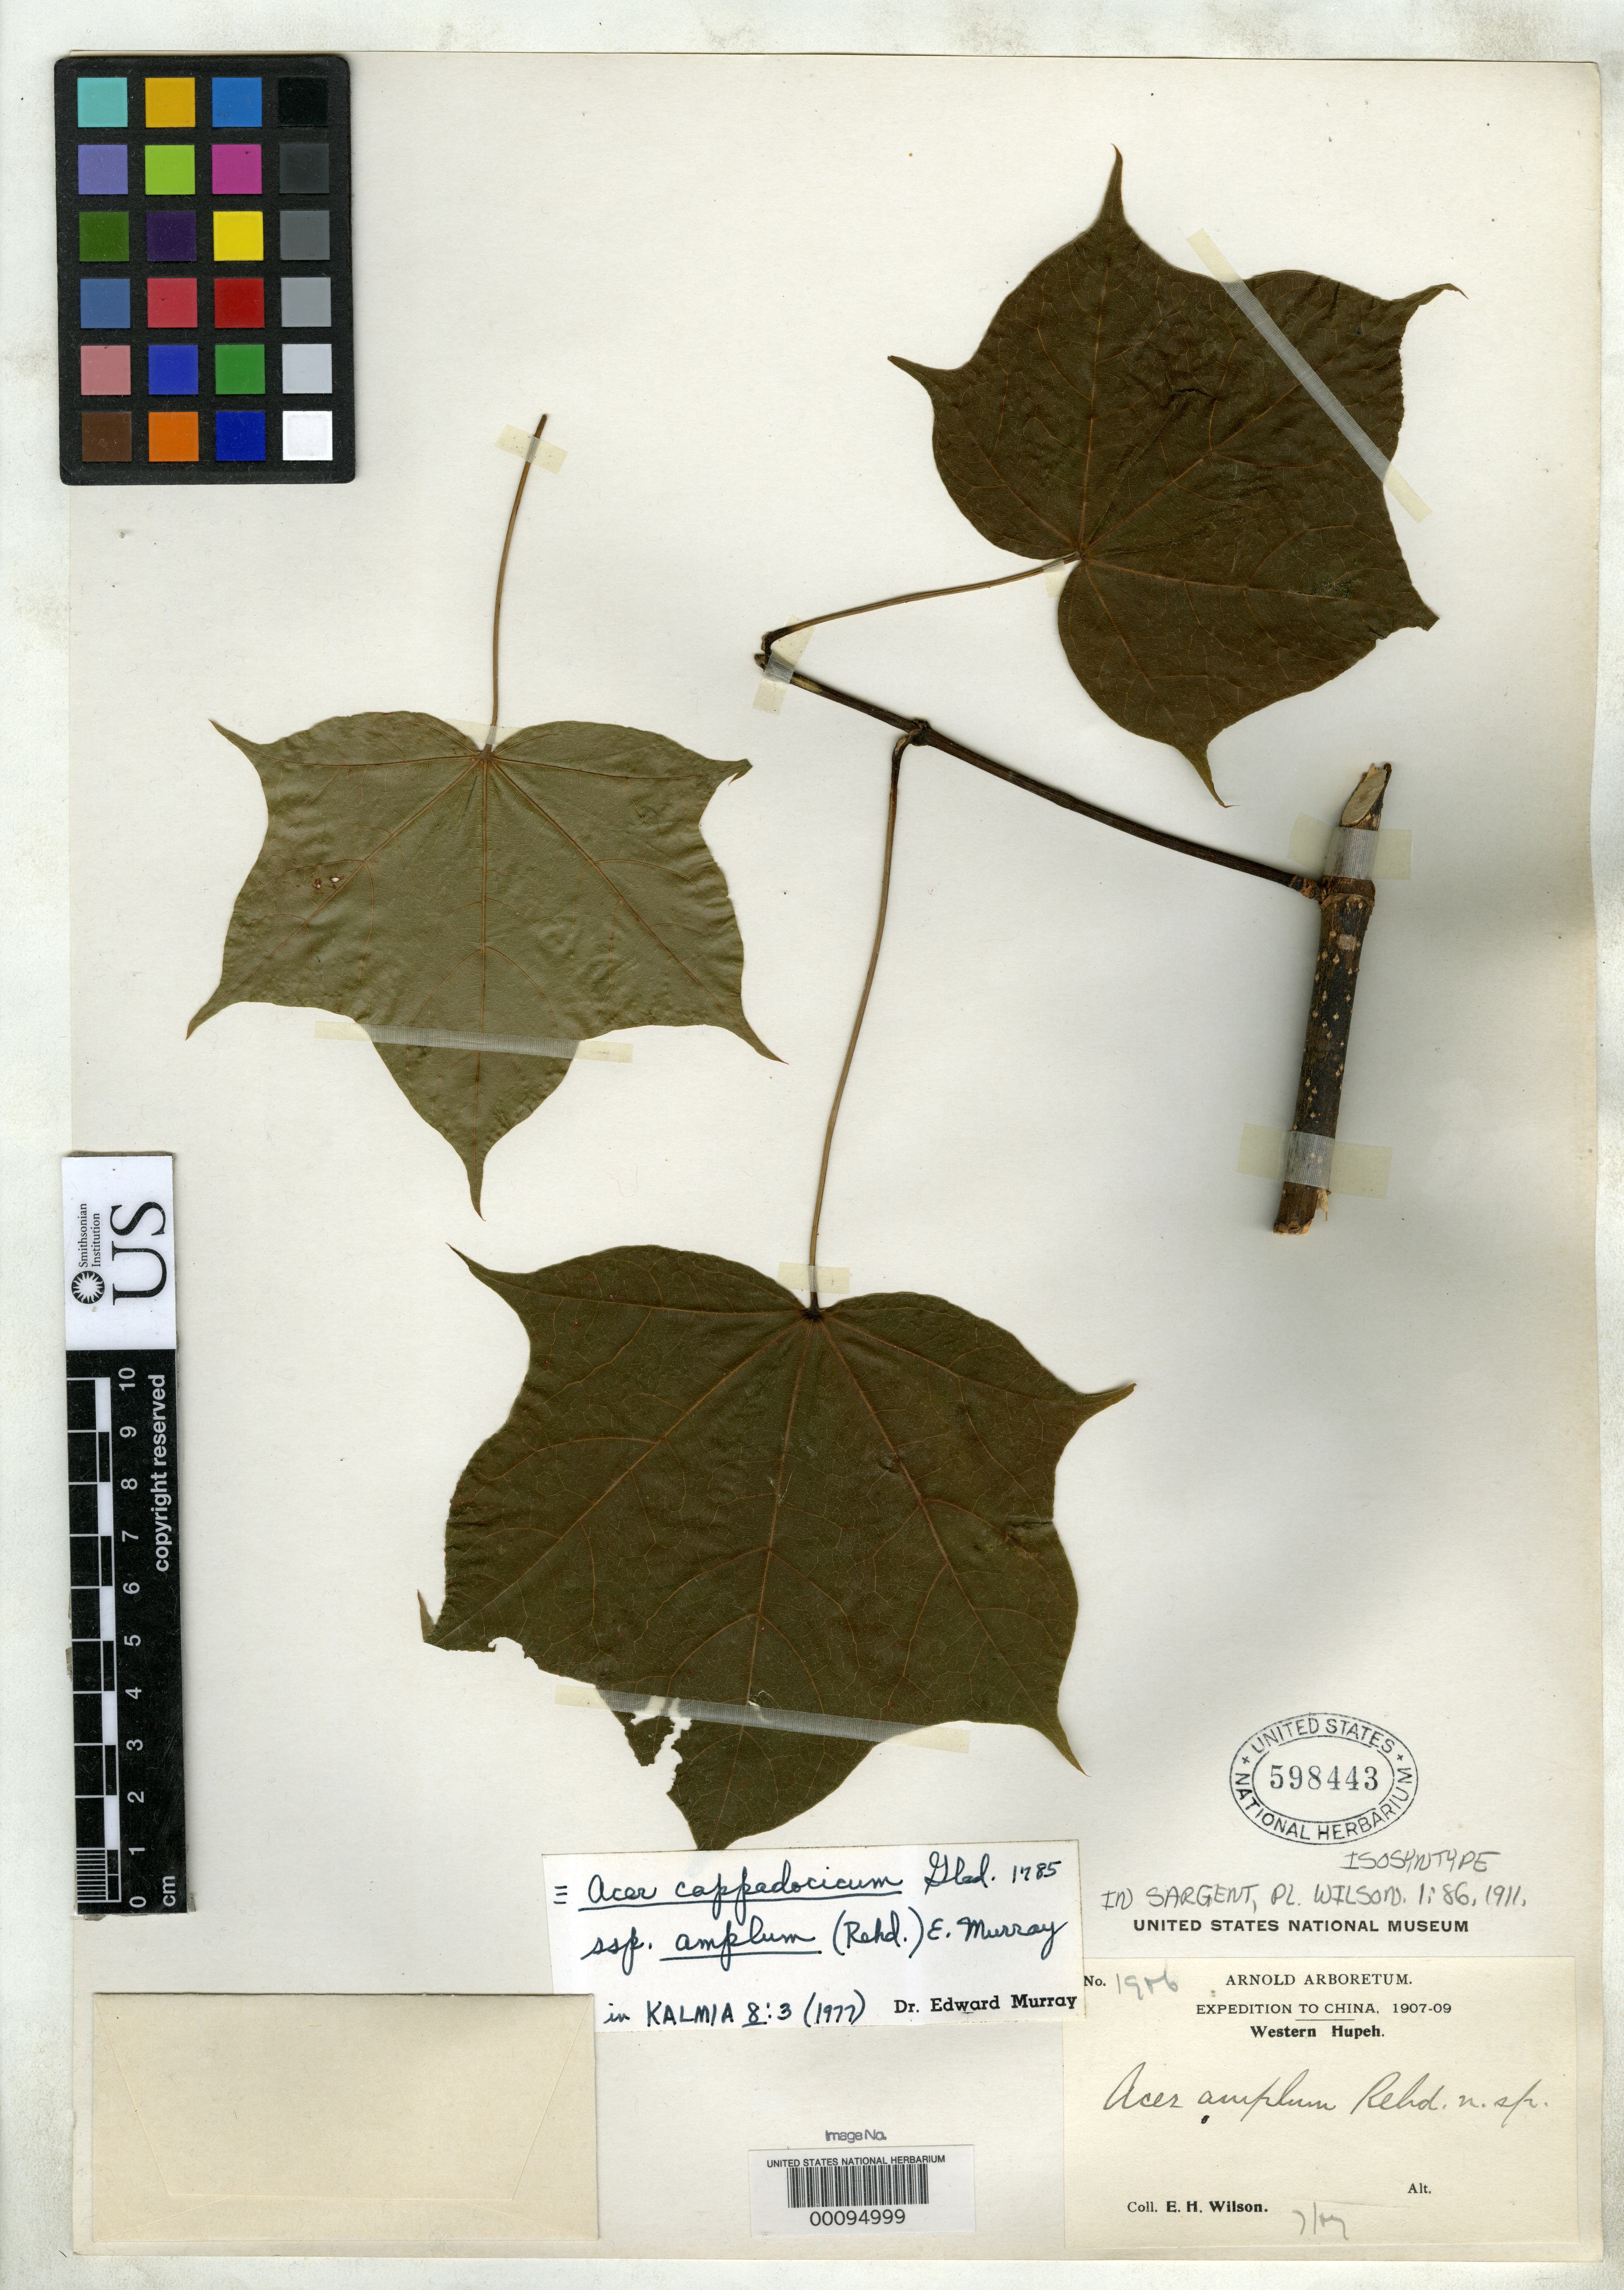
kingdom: Plantae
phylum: Tracheophyta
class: Magnoliopsida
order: Sapindales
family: Sapindaceae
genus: Acer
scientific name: Acer amplum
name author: Rehder in Sarg.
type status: Isosyntype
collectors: E. H. Wilson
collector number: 1906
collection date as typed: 1907 to -- --- 1909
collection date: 1907/1909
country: China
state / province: Hubei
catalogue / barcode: US 598443